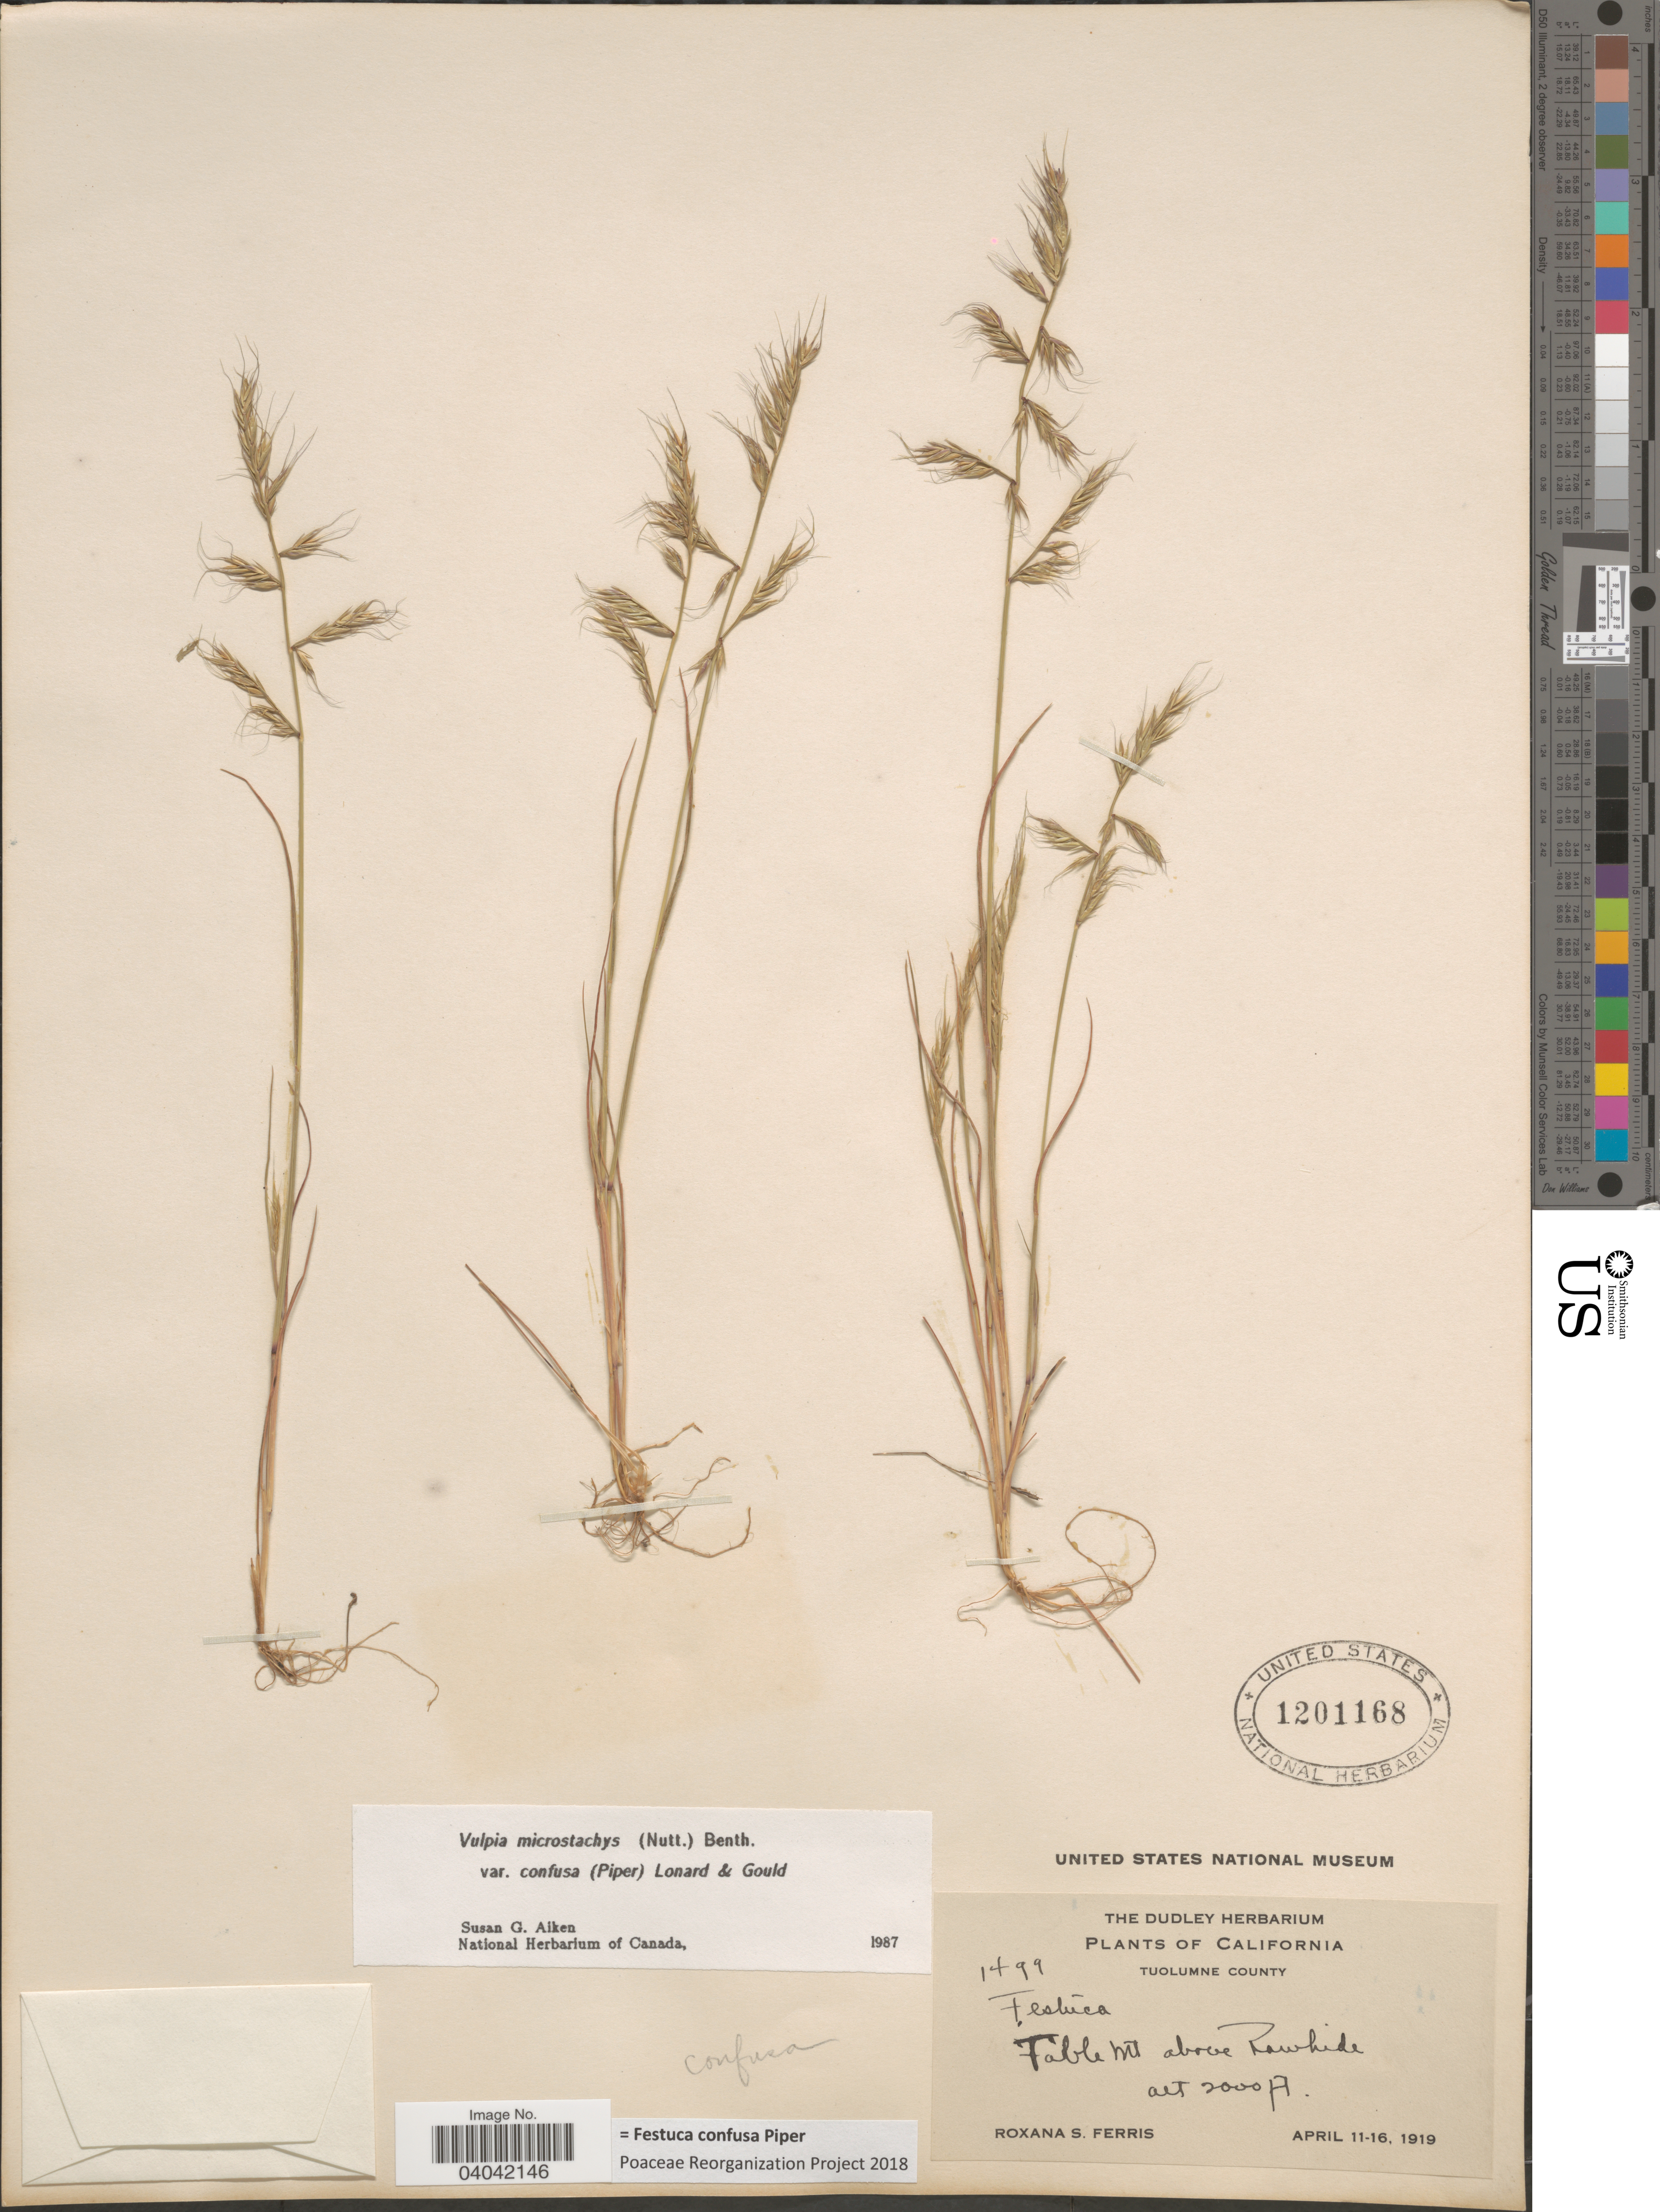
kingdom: Plantae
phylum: Tracheophyta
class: Liliopsida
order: Poales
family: Poaceae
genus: Festuca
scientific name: Festuca confusa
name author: Piper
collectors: R. S. Ferris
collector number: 1499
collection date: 1919-04-11/1919-04-16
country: United States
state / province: California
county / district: Tuolumne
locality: Tuolumne County. Table Mt above Rawhide.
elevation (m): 610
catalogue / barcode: US 1201168